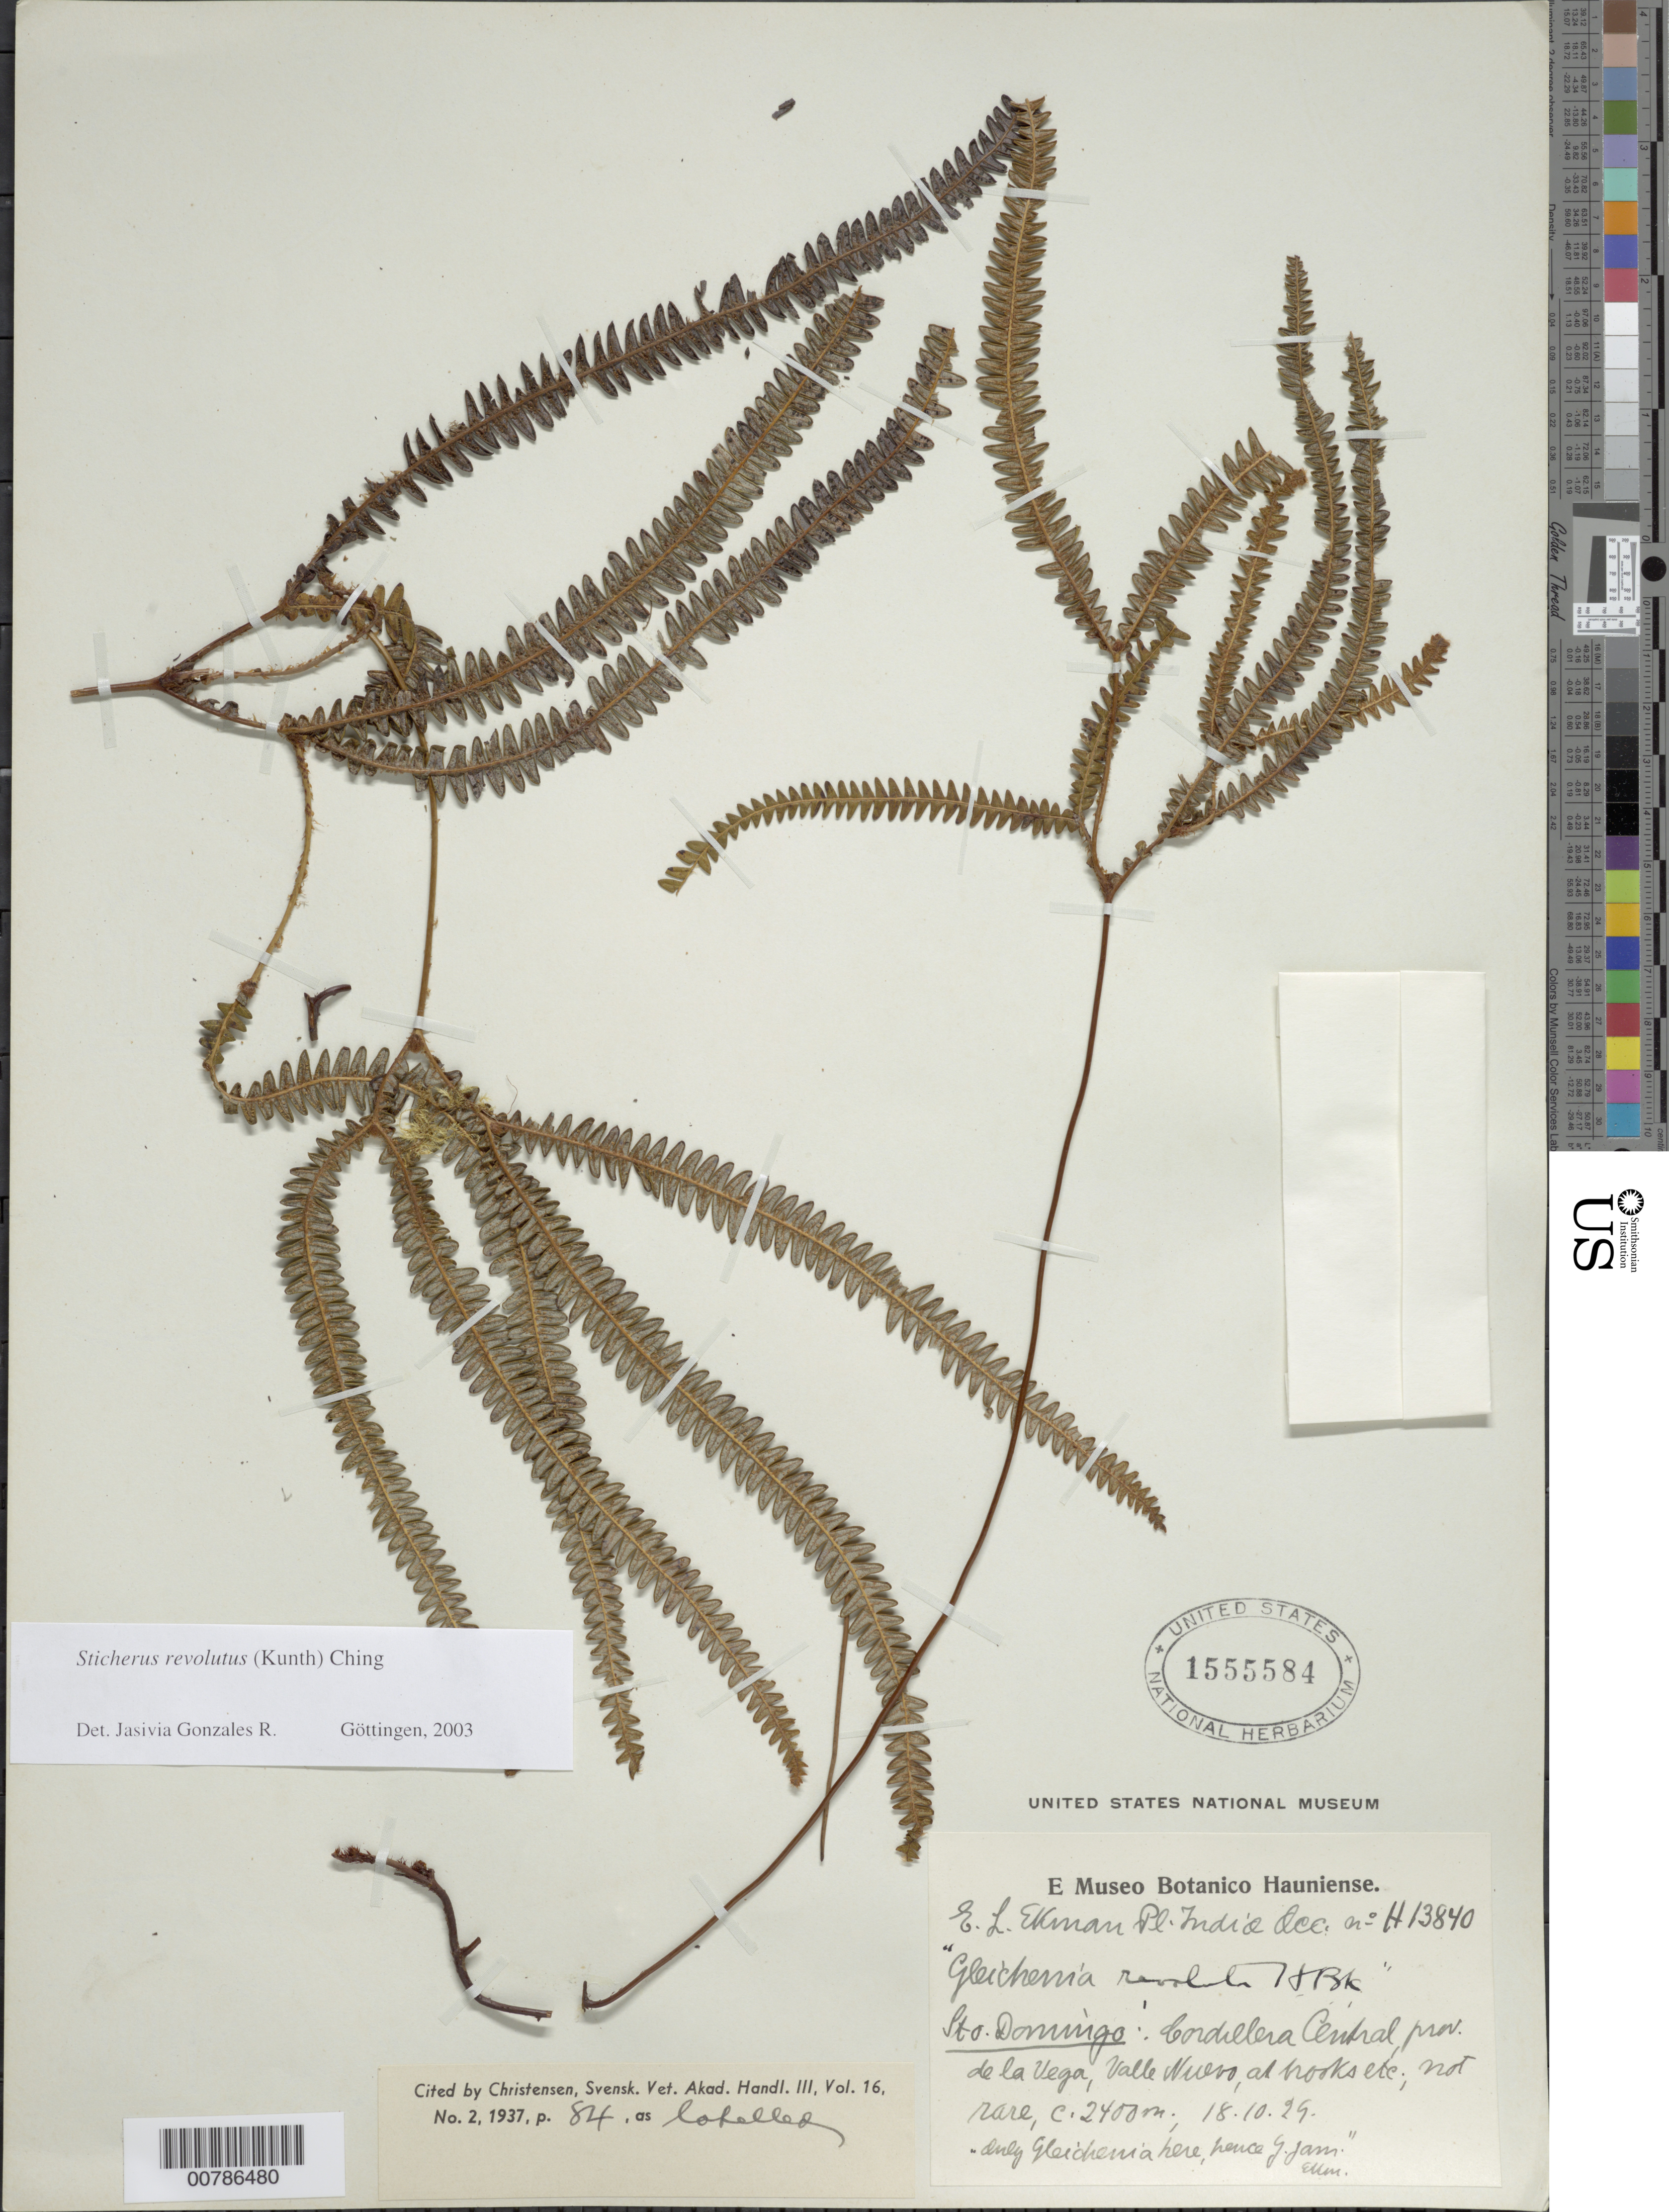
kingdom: Plantae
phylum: Tracheophyta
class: Polypodiopsida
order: Gleicheniales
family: Gleicheniaceae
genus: Sticherus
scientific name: Sticherus revolutus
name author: (Kunth) Ching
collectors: E. L. Ekman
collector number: H 13840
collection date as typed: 18 Oct 1929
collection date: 1929-10-18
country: Dominican Republic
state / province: La Vega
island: Hispaniola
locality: Cordillera Central, Valle Nuevo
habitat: At brooks, etc.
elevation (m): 2400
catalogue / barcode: US 1555584